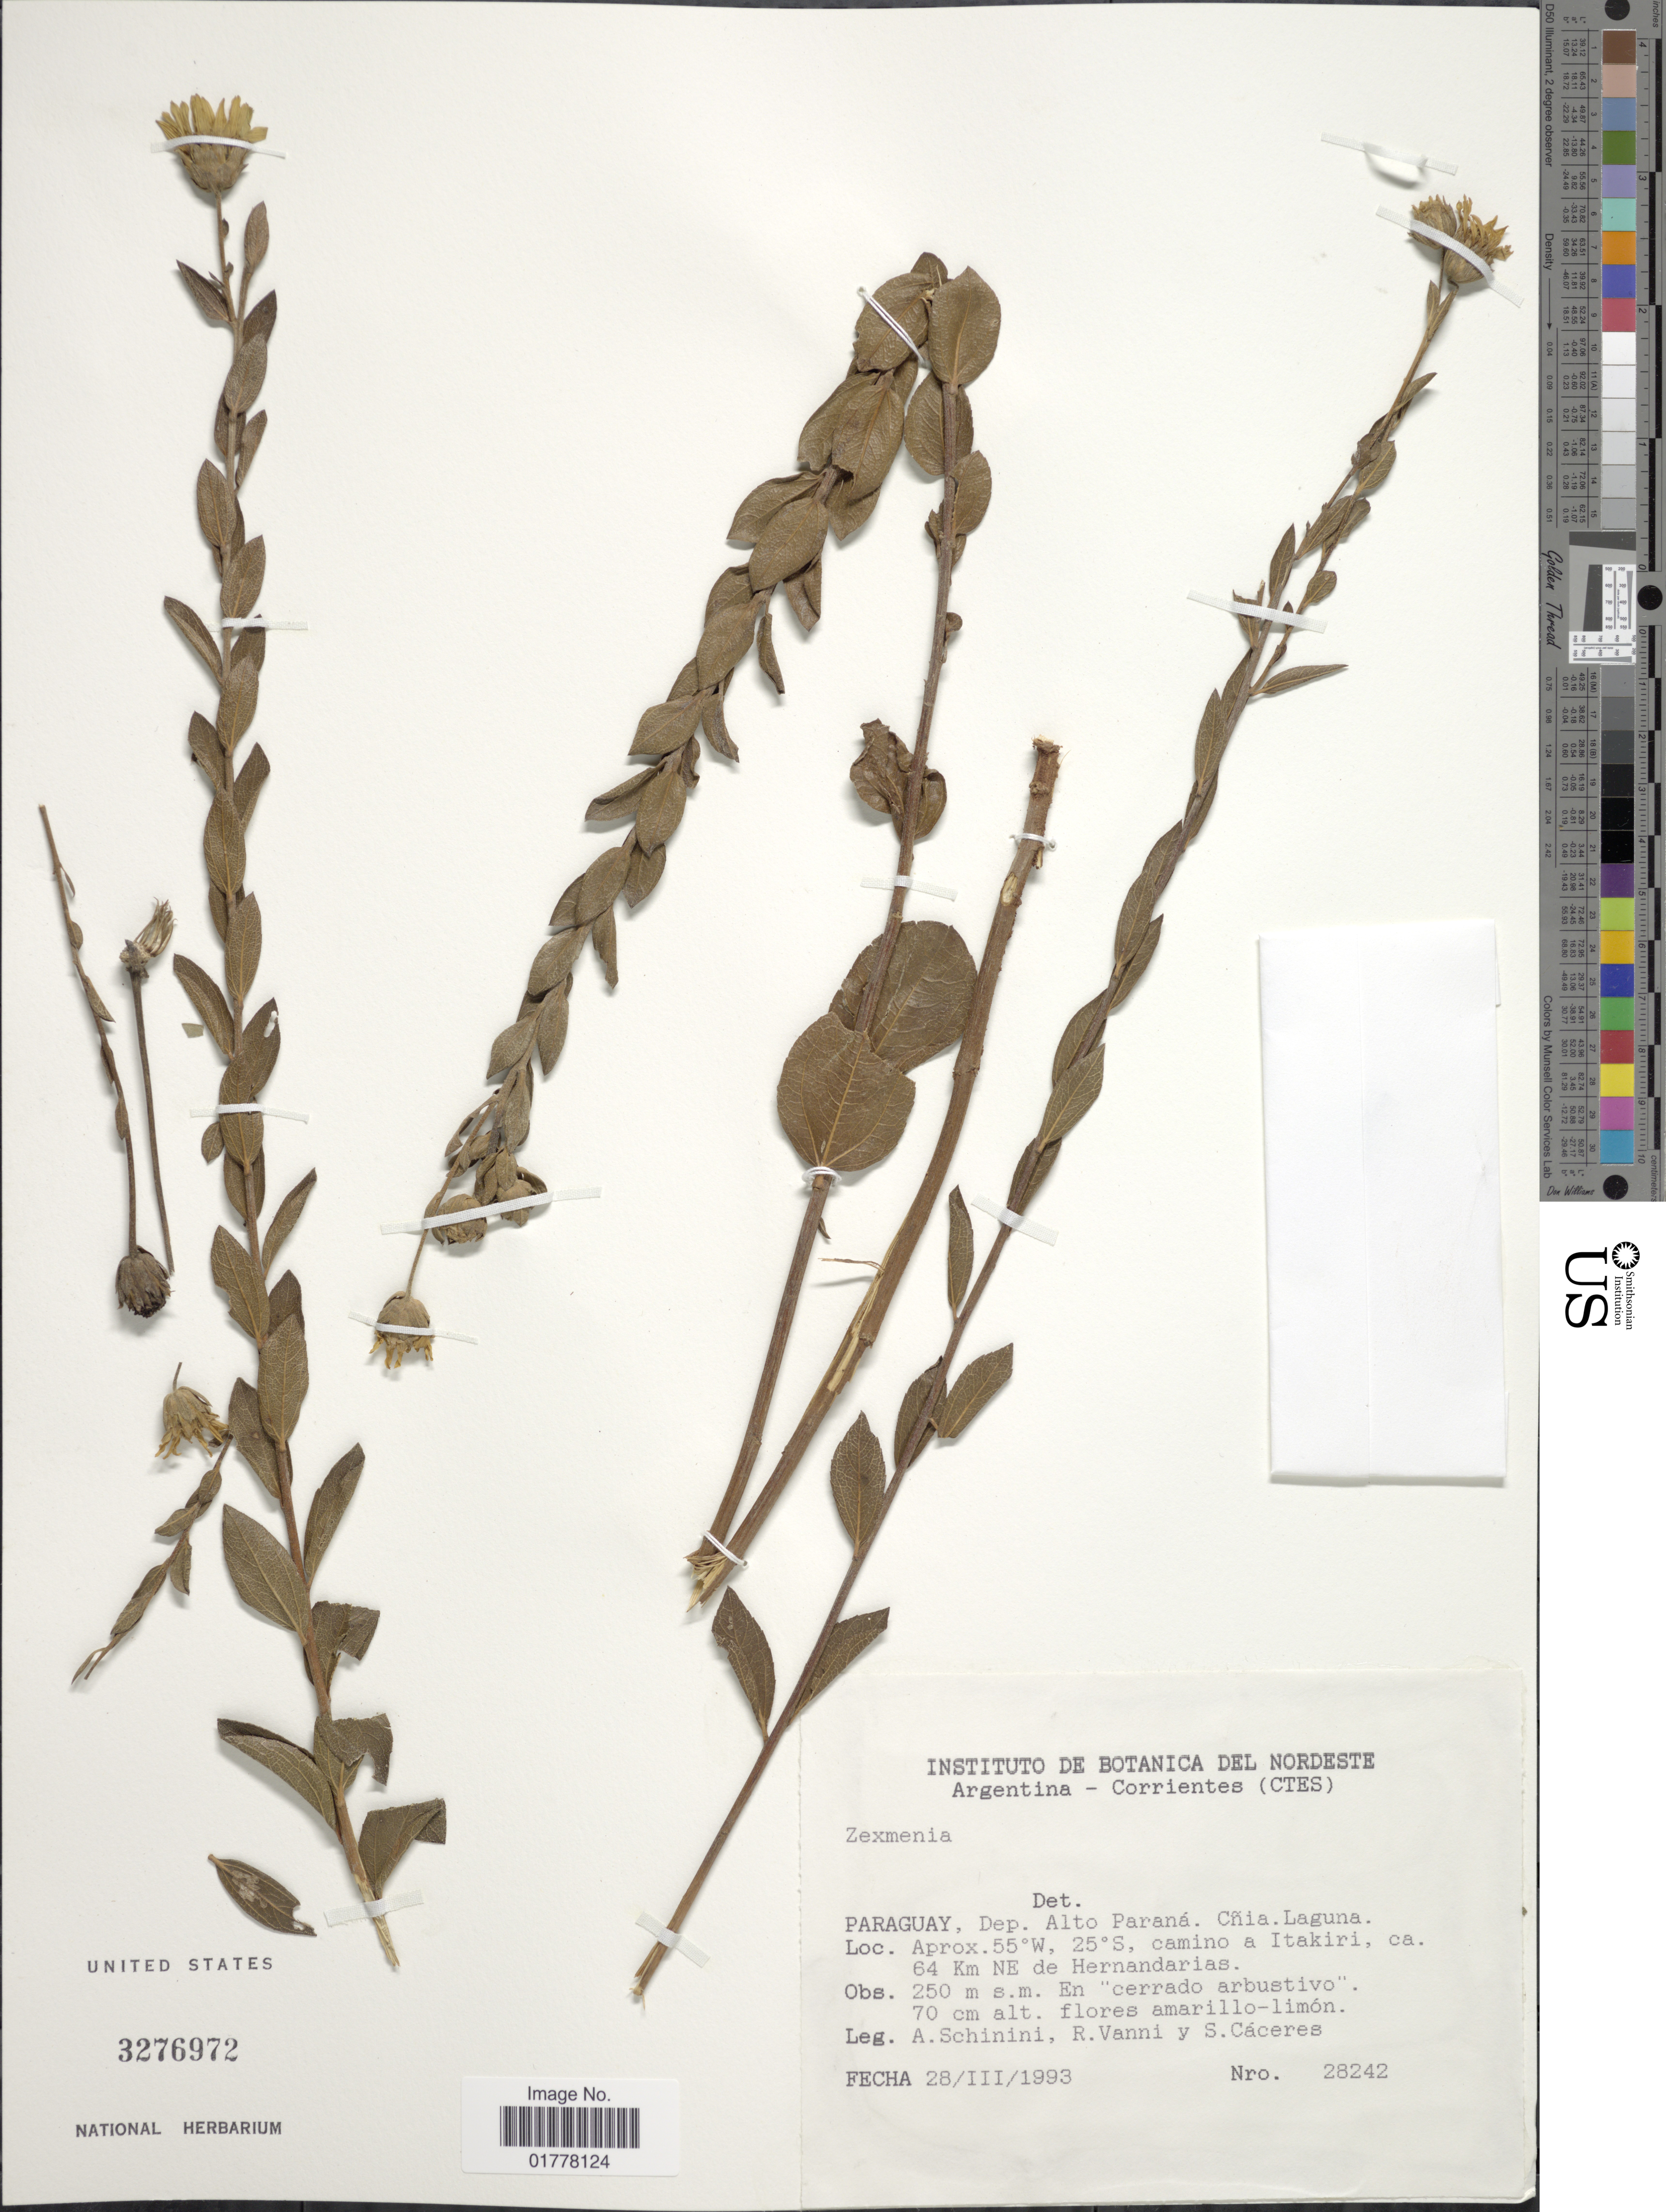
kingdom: Plantae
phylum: Tracheophyta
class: Magnoliopsida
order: Asterales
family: Asteraceae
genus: Angelphytum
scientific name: Angelphytum myritifolia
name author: (Chodat) S.F. Blake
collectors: A. Schinini, R. Vanni & S. Cáceres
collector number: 28242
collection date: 1993-03-28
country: Paraguay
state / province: Alto Parana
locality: Paraguay, Dep. Alto Paraná. Cñia. Laguna. Camino a Itakiri, ca. 64 Km NE de Hernandarias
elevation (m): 250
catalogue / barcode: US 3276972